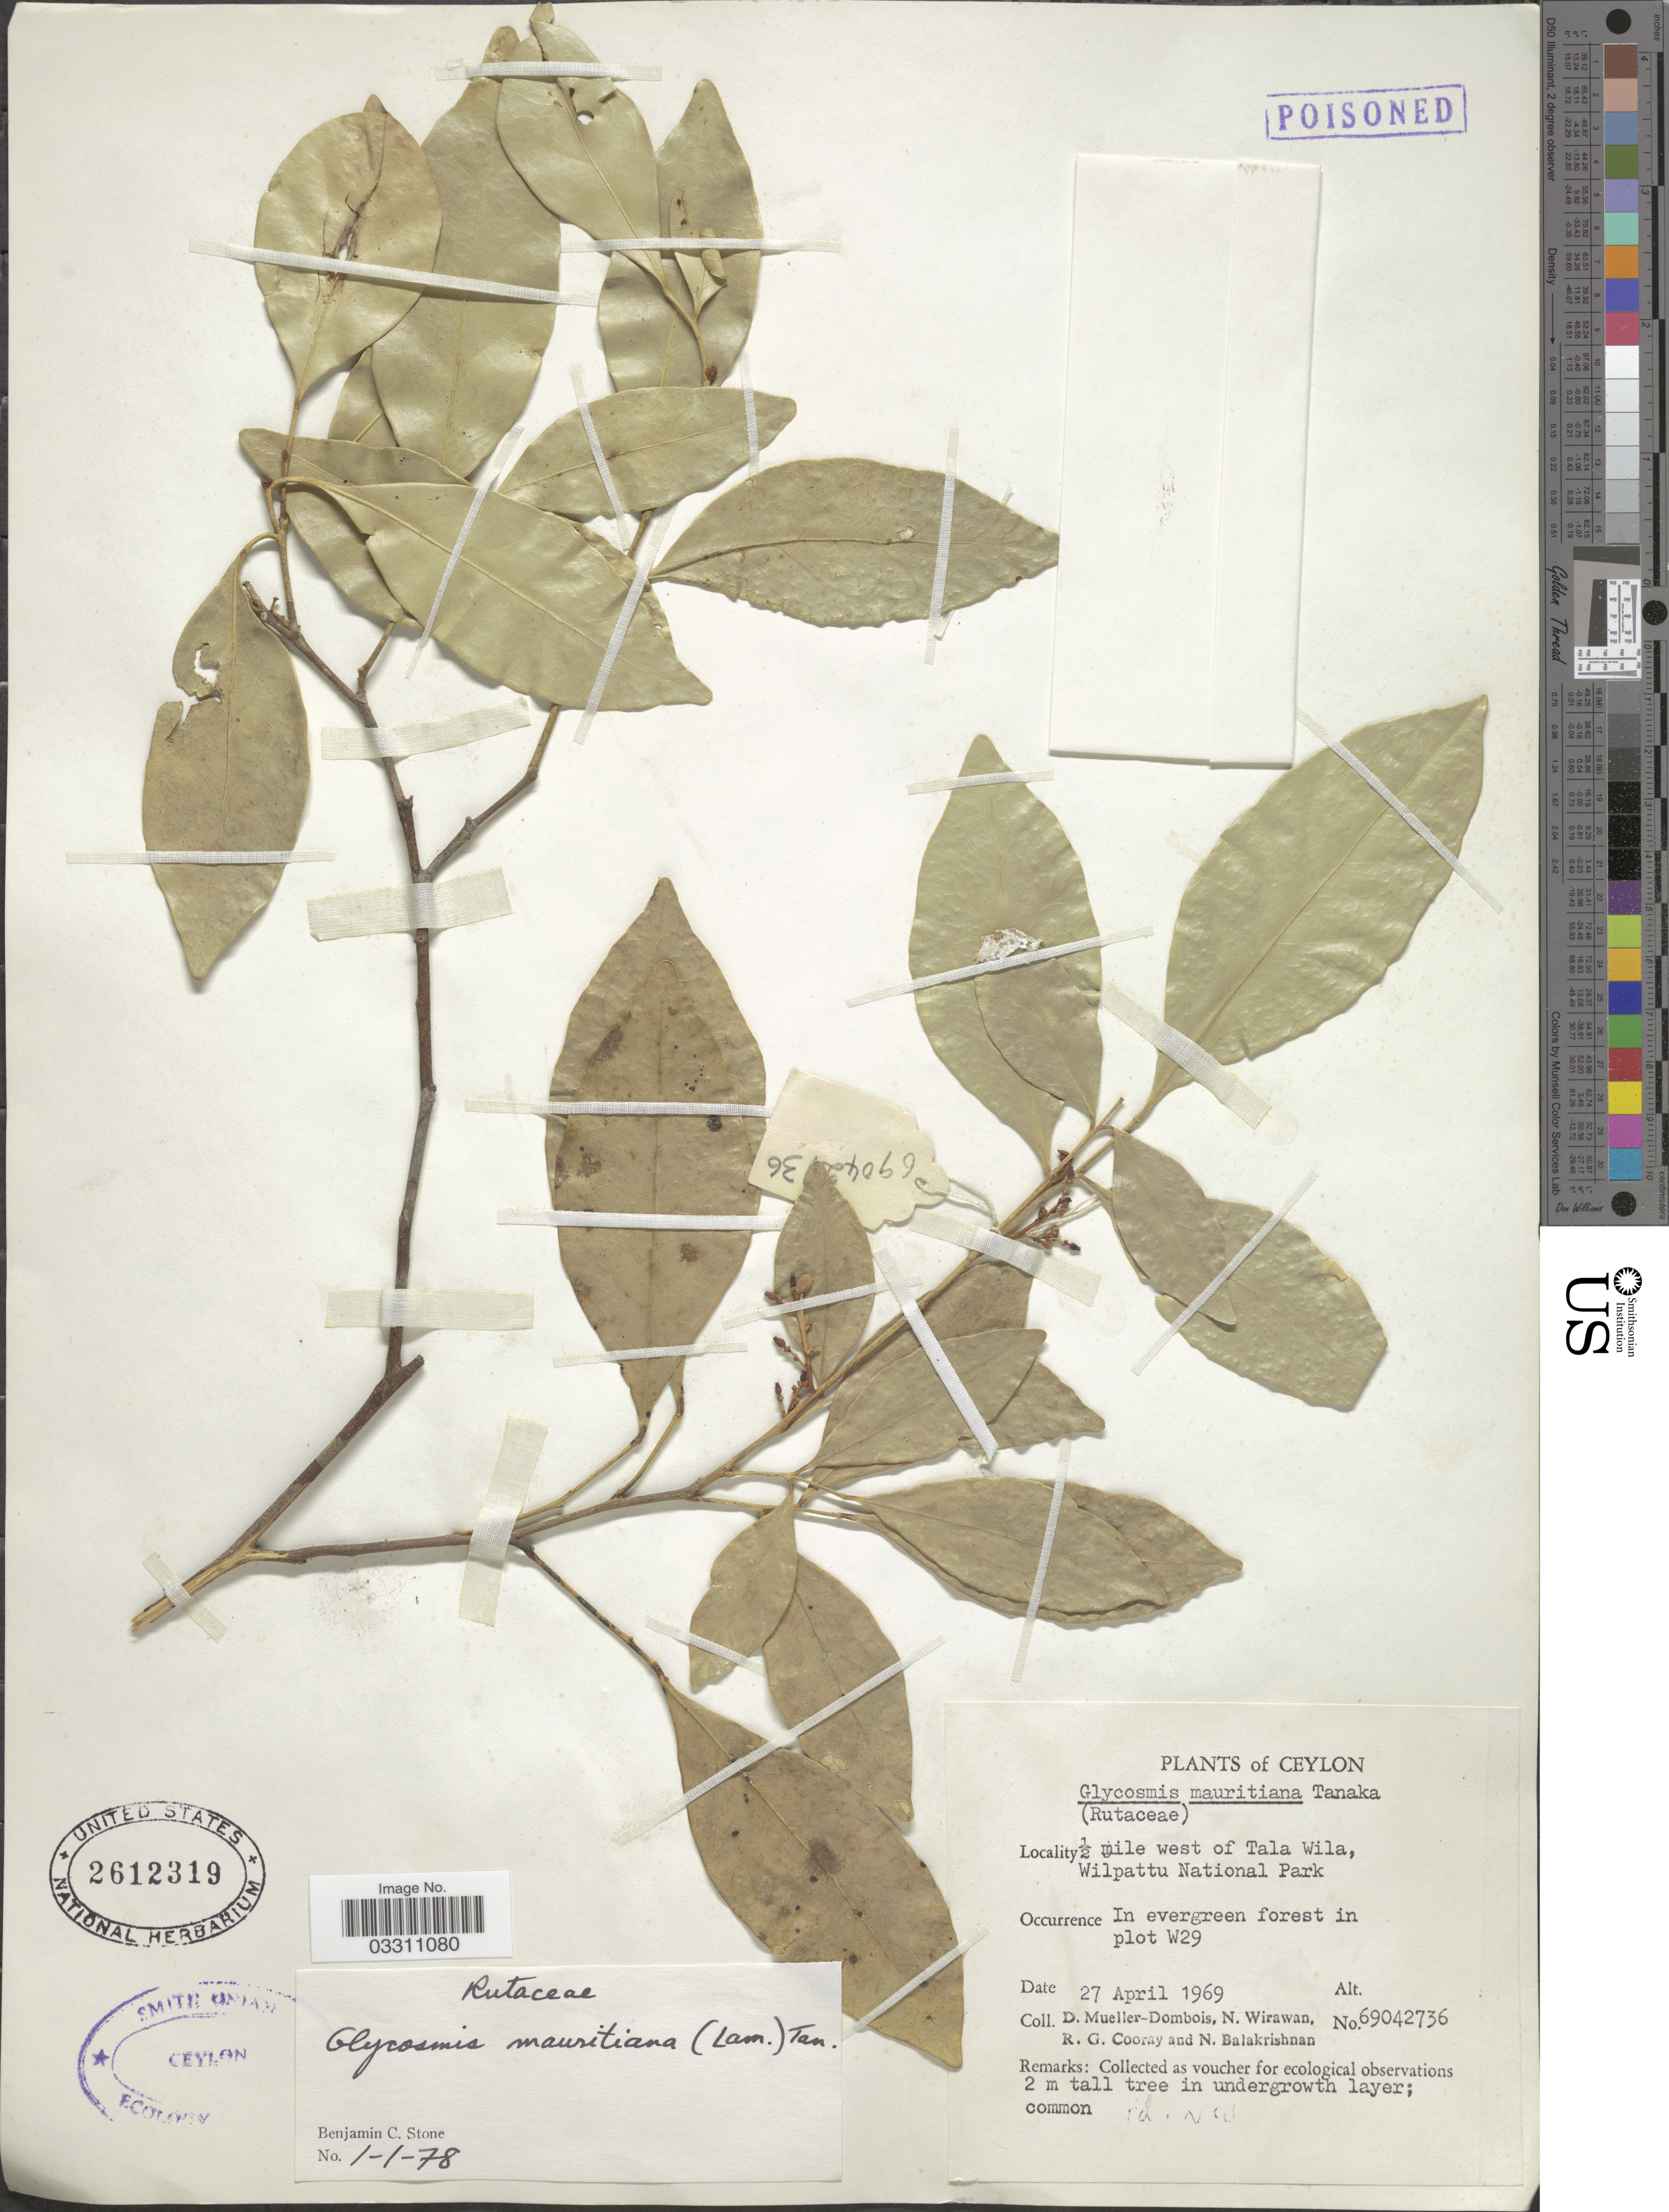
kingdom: Plantae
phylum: Tracheophyta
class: Magnoliopsida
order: Sapindales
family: Rutaceae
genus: Glycosmis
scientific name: Glycosmis mauritiana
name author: (Lamkey) Tanaka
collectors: D. Mueller-Dombois, N. Wirawan, R. Cooray & N. Balakrishnan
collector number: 69042736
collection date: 1969-04-27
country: Sri Lanka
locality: Ceylon, ½ mile west of Tala Wila, Wilpattu National Park, In evergreen forest in plot W29.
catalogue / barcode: US 2612319